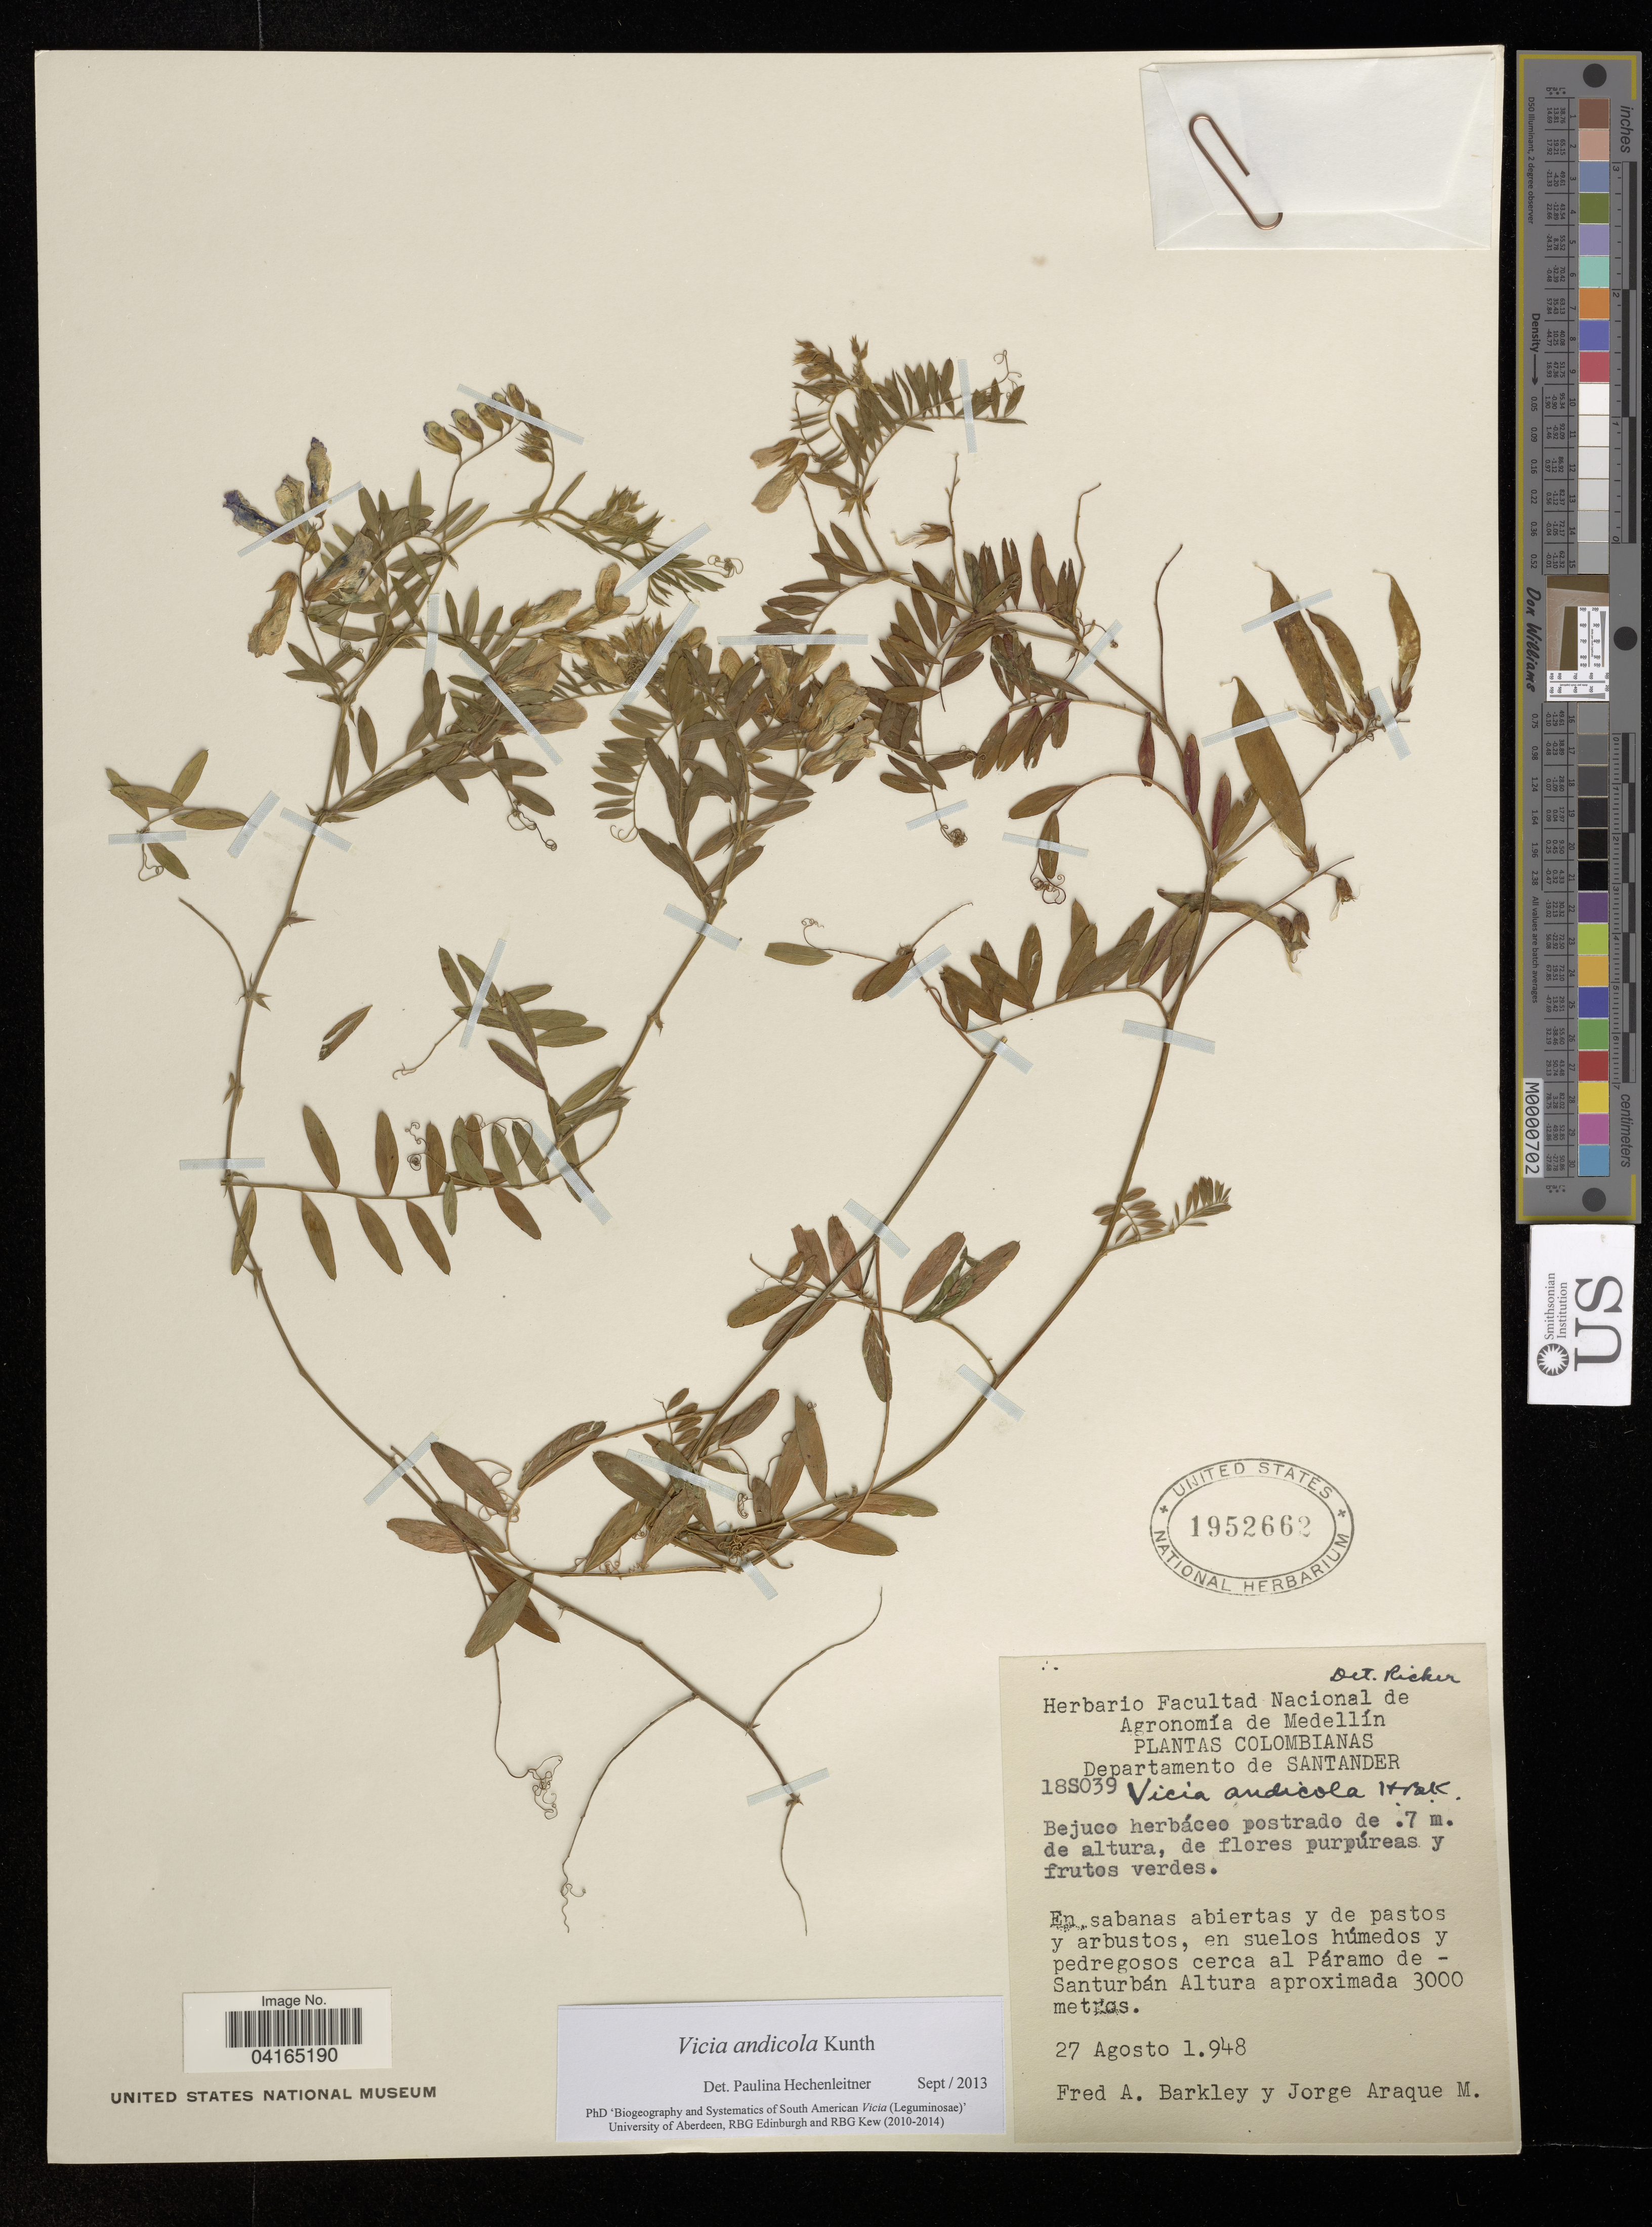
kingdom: Plantae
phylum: Tracheophyta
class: Magnoliopsida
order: Fabales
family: Fabaceae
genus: Vicia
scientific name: Vicia andicola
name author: Kunth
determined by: Hechenleitner, Paulina, RBG Edinburgh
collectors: F. A. Barkley & J. Araque Molina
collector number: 18S039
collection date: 1948-08-27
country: Colombia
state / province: Santander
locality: Cerca al Páramo de Santurbán.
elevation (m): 3000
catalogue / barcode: US 1952662